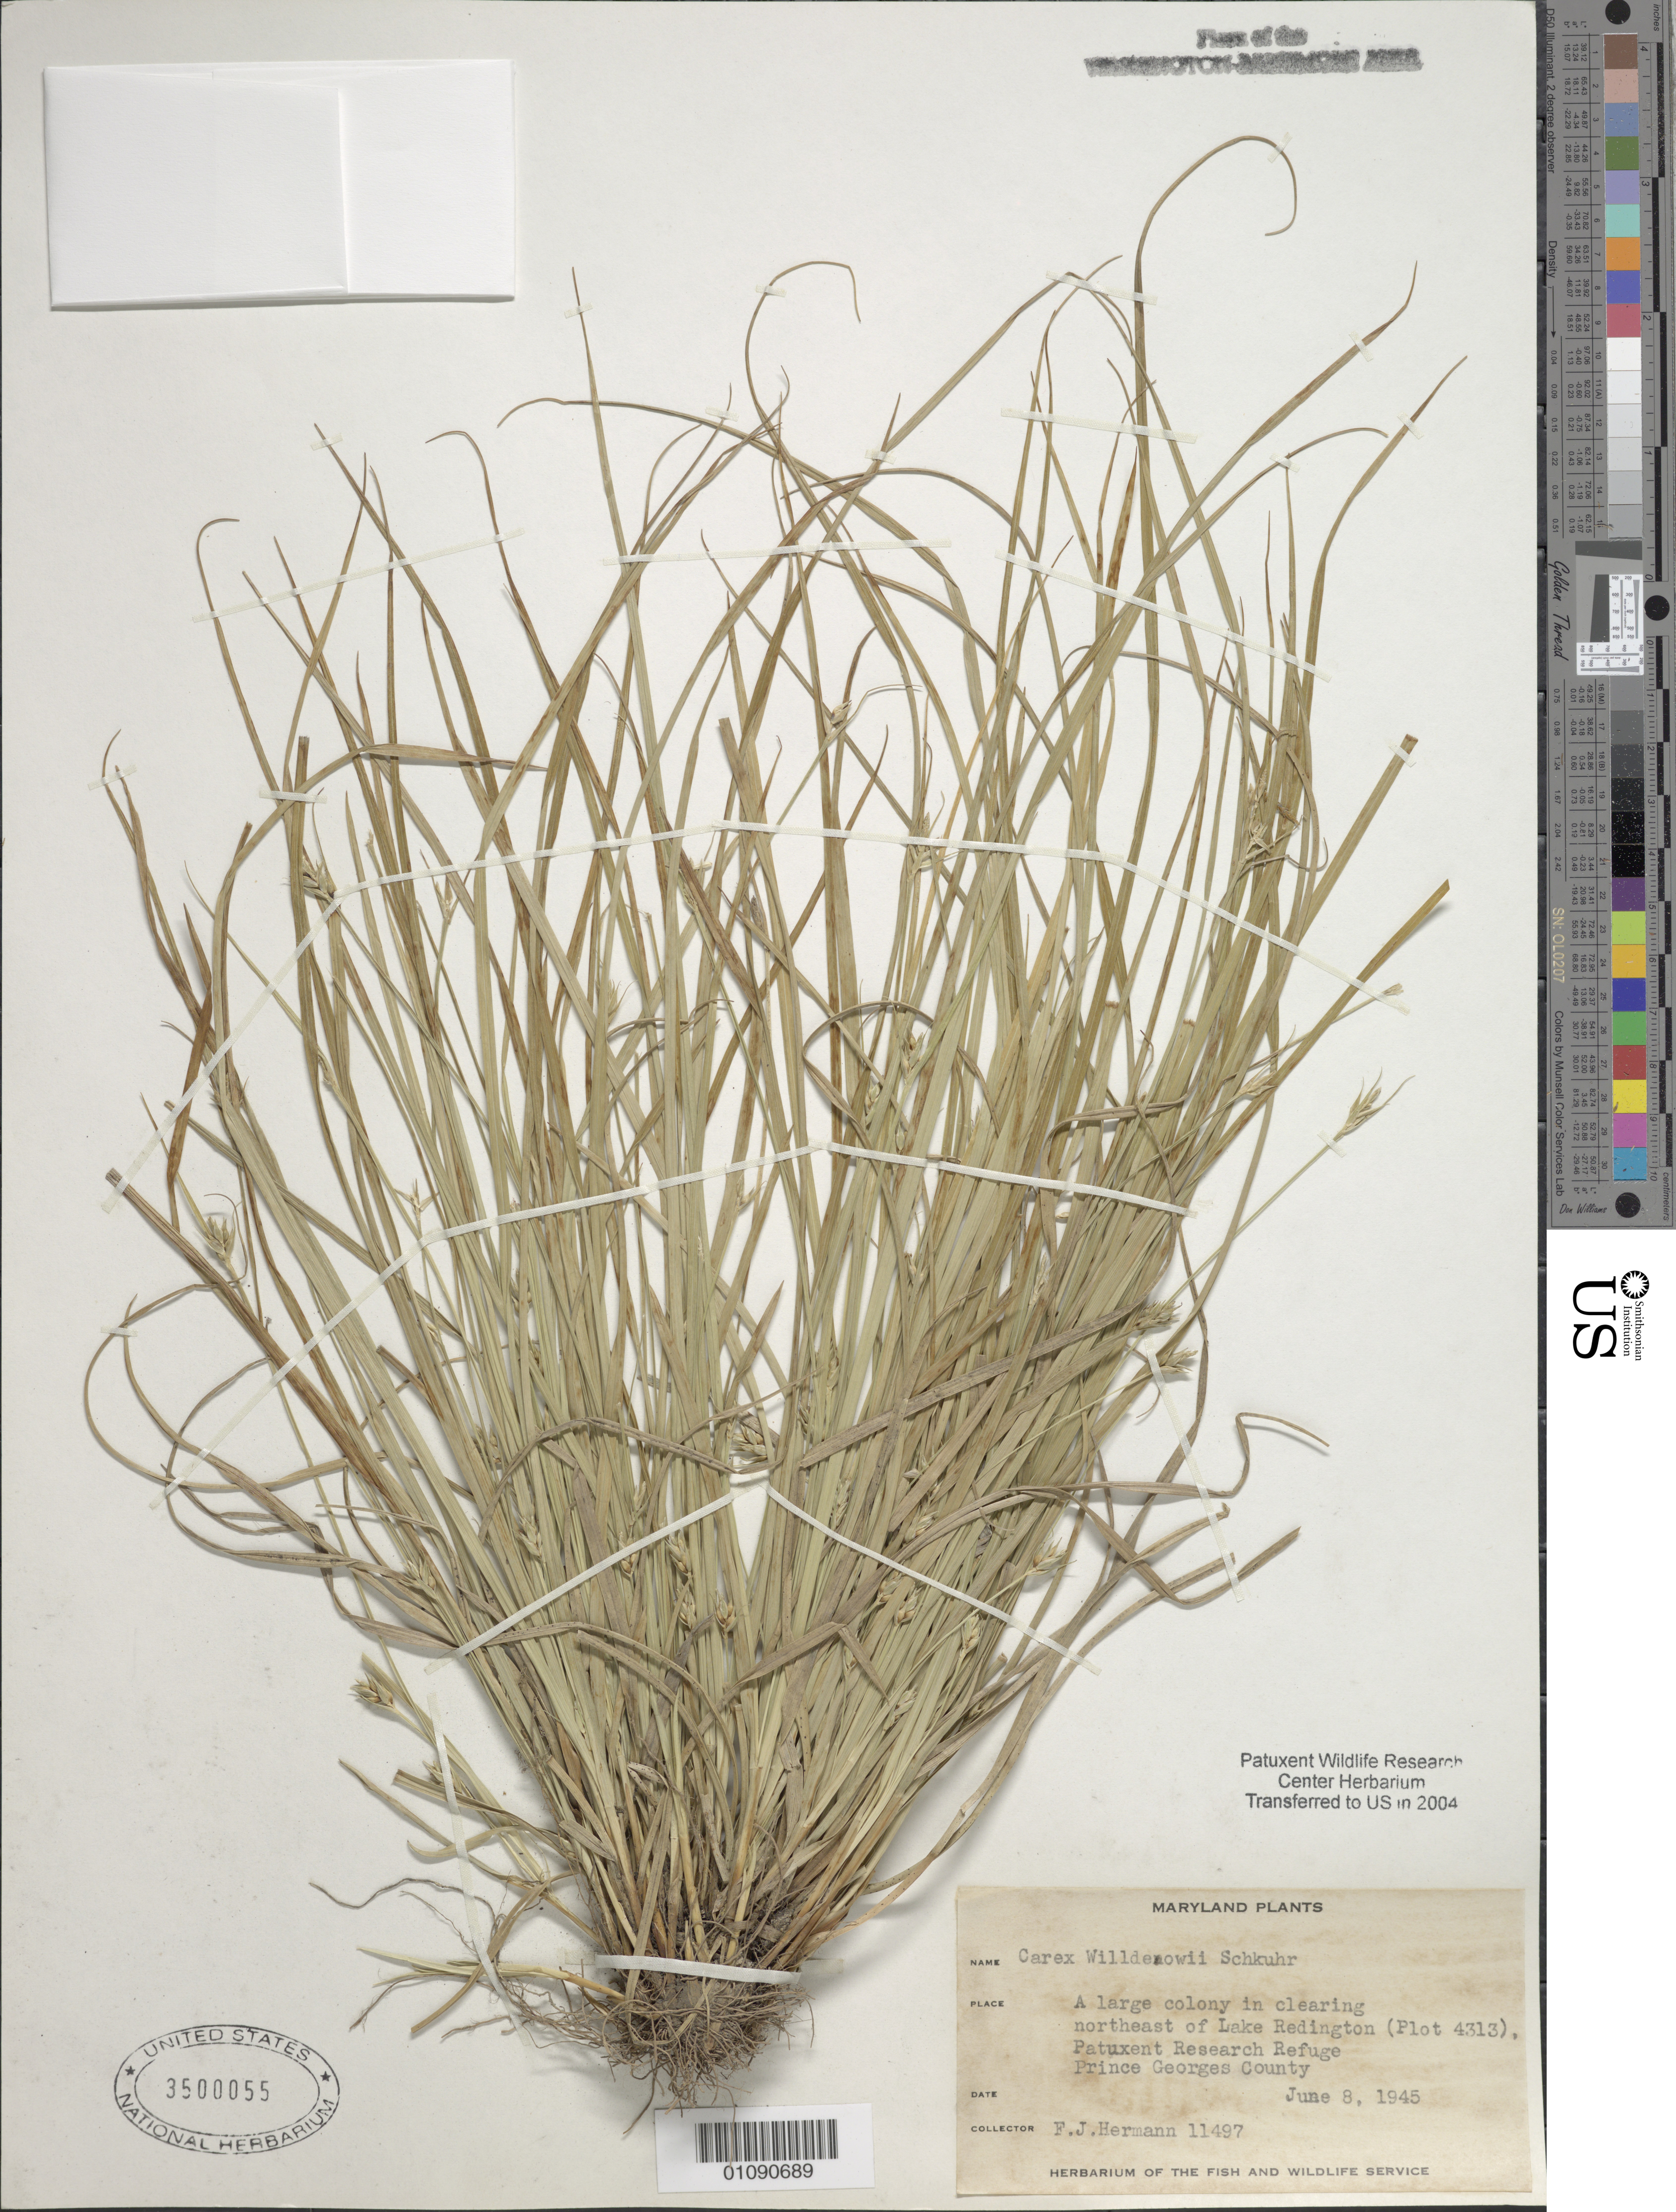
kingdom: Plantae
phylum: Tracheophyta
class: Liliopsida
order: Poales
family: Cyperaceae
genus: Carex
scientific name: Carex willdenowii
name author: Willd.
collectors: F. J. Hermann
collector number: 11497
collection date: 1945-06-08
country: United States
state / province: Maryland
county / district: Prince George's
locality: Patuxent Wildlife Refuge, N.E. of Lake Reddington (plot 4313).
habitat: A large colony in a clearing.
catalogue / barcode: US 3500055